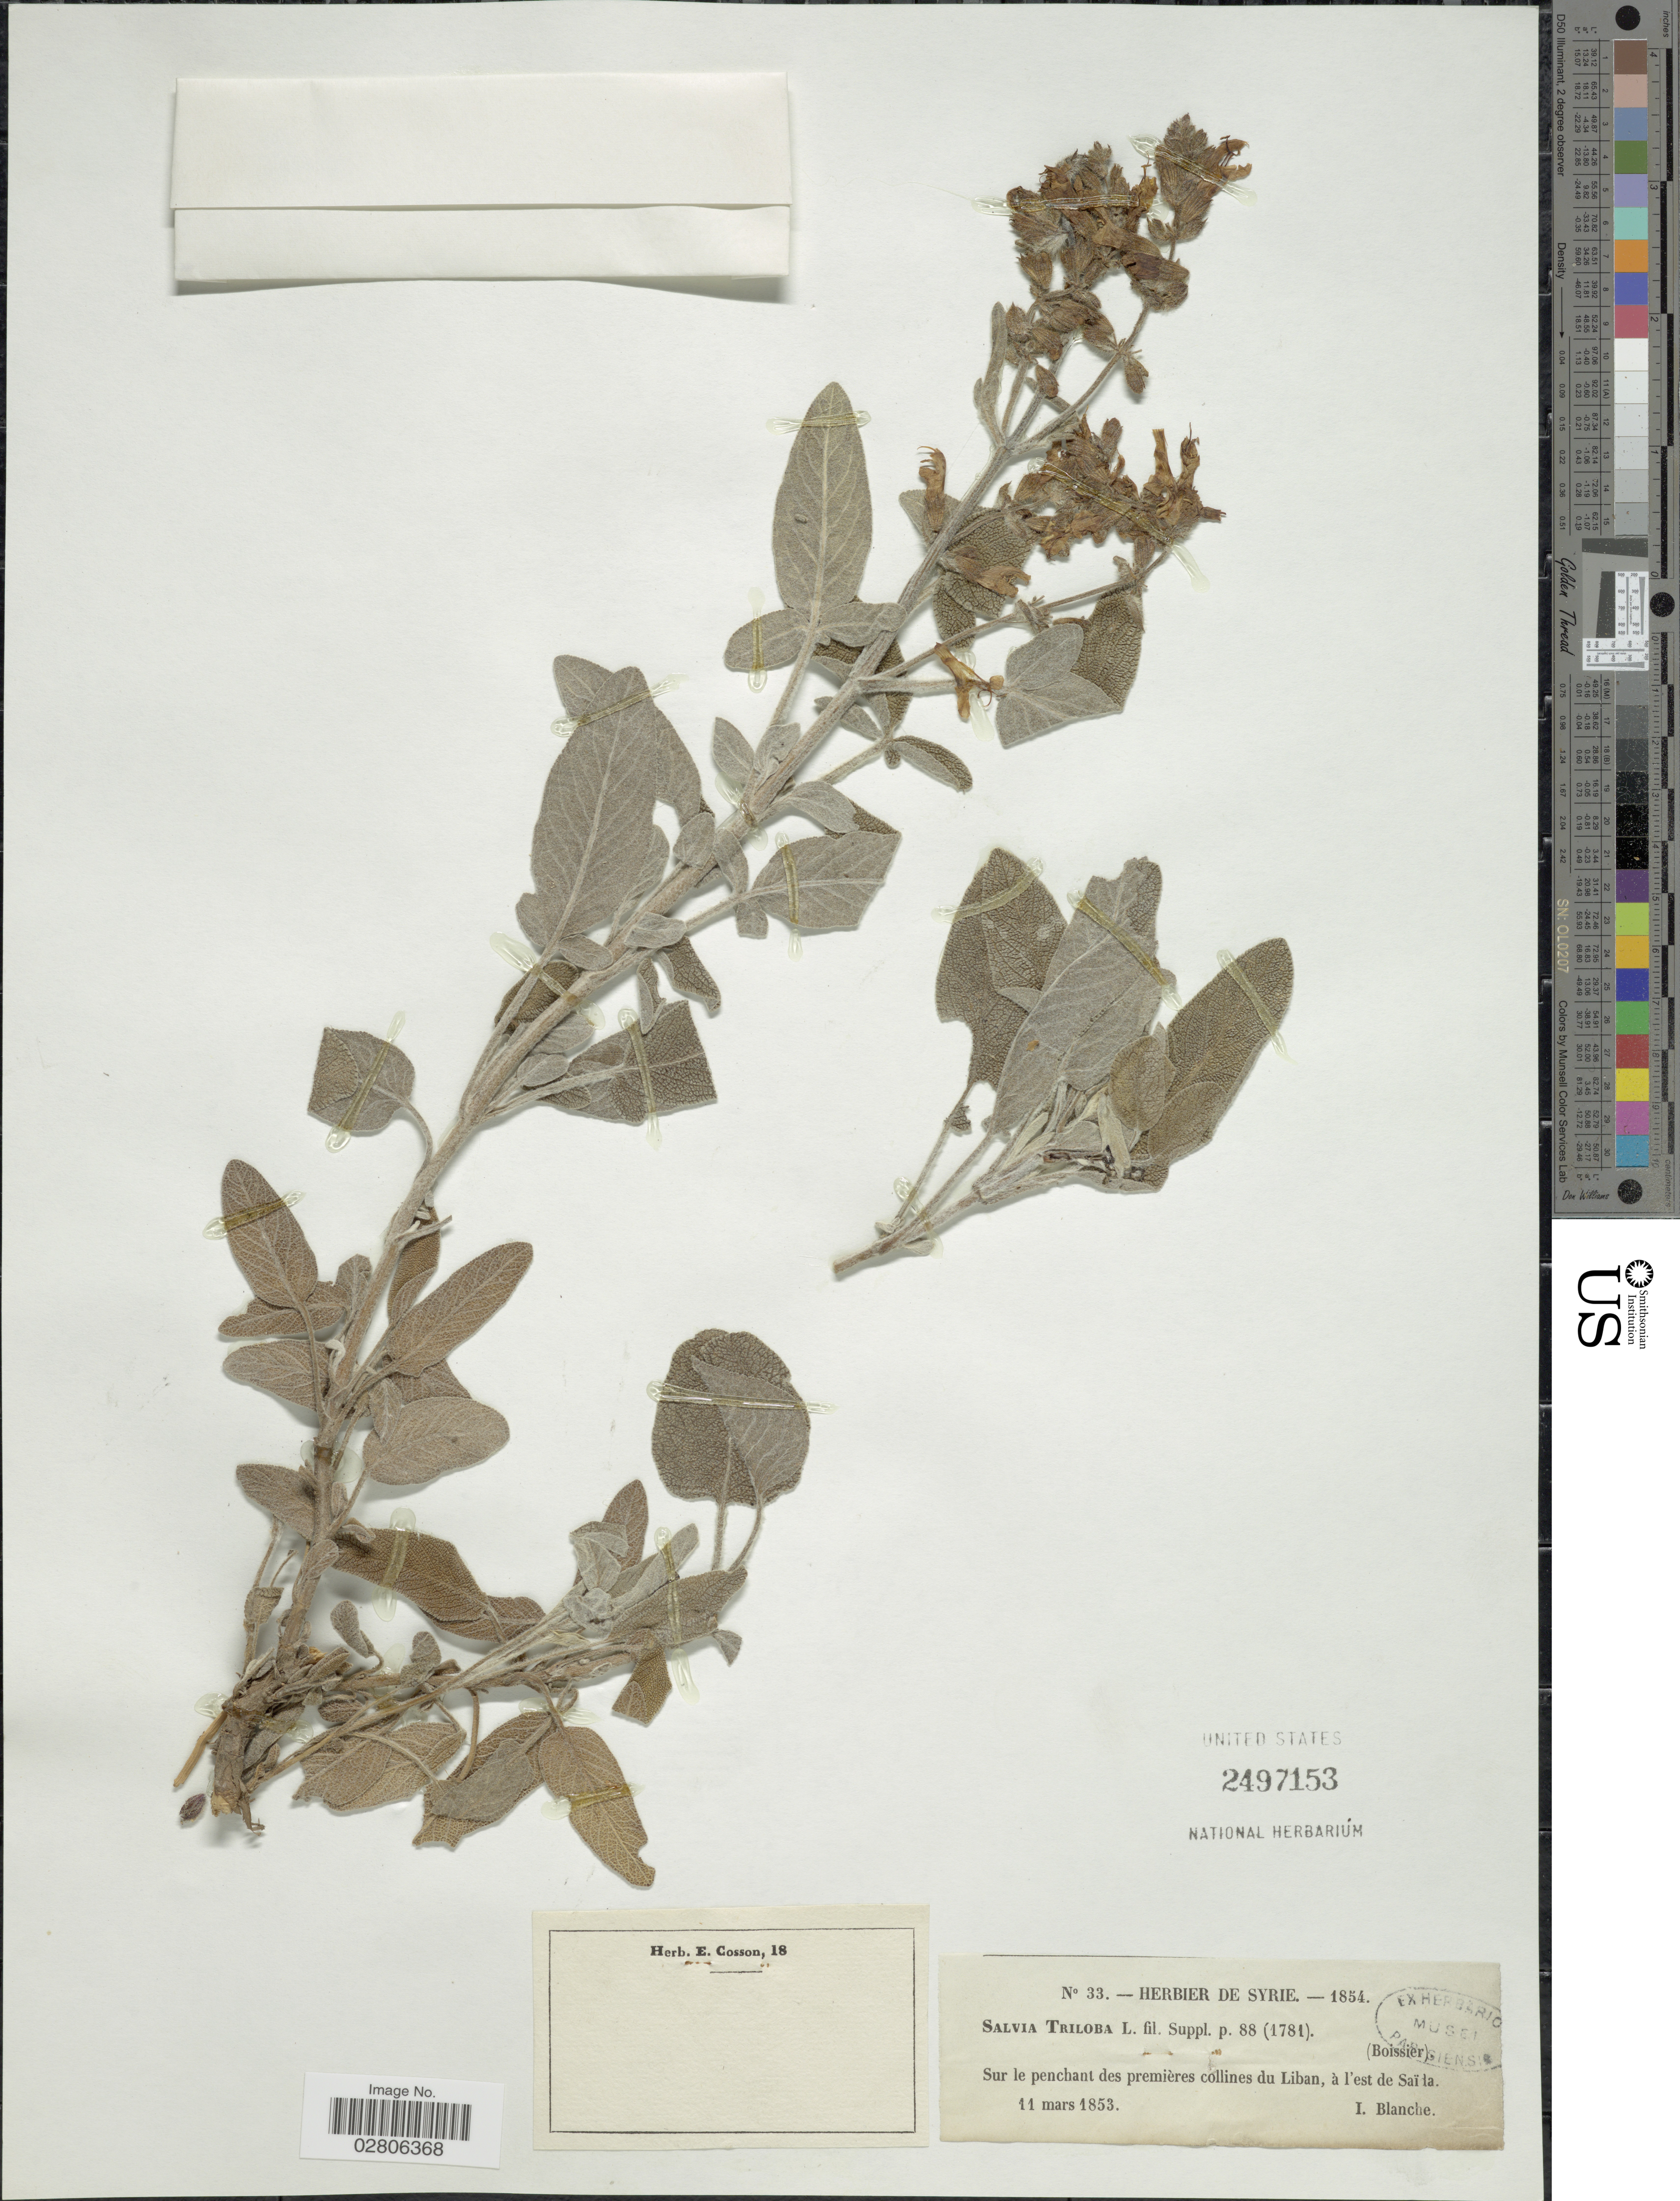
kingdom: Plantae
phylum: Tracheophyta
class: Magnoliopsida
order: Lamiales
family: Lamiaceae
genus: Salvia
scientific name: Salvia triloba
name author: L. f.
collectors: I. Blanche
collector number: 33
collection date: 1853-03-11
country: Lebanon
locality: Sur le penchant des premières collines du Liban, à l'est de Saïda.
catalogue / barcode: US 2497153